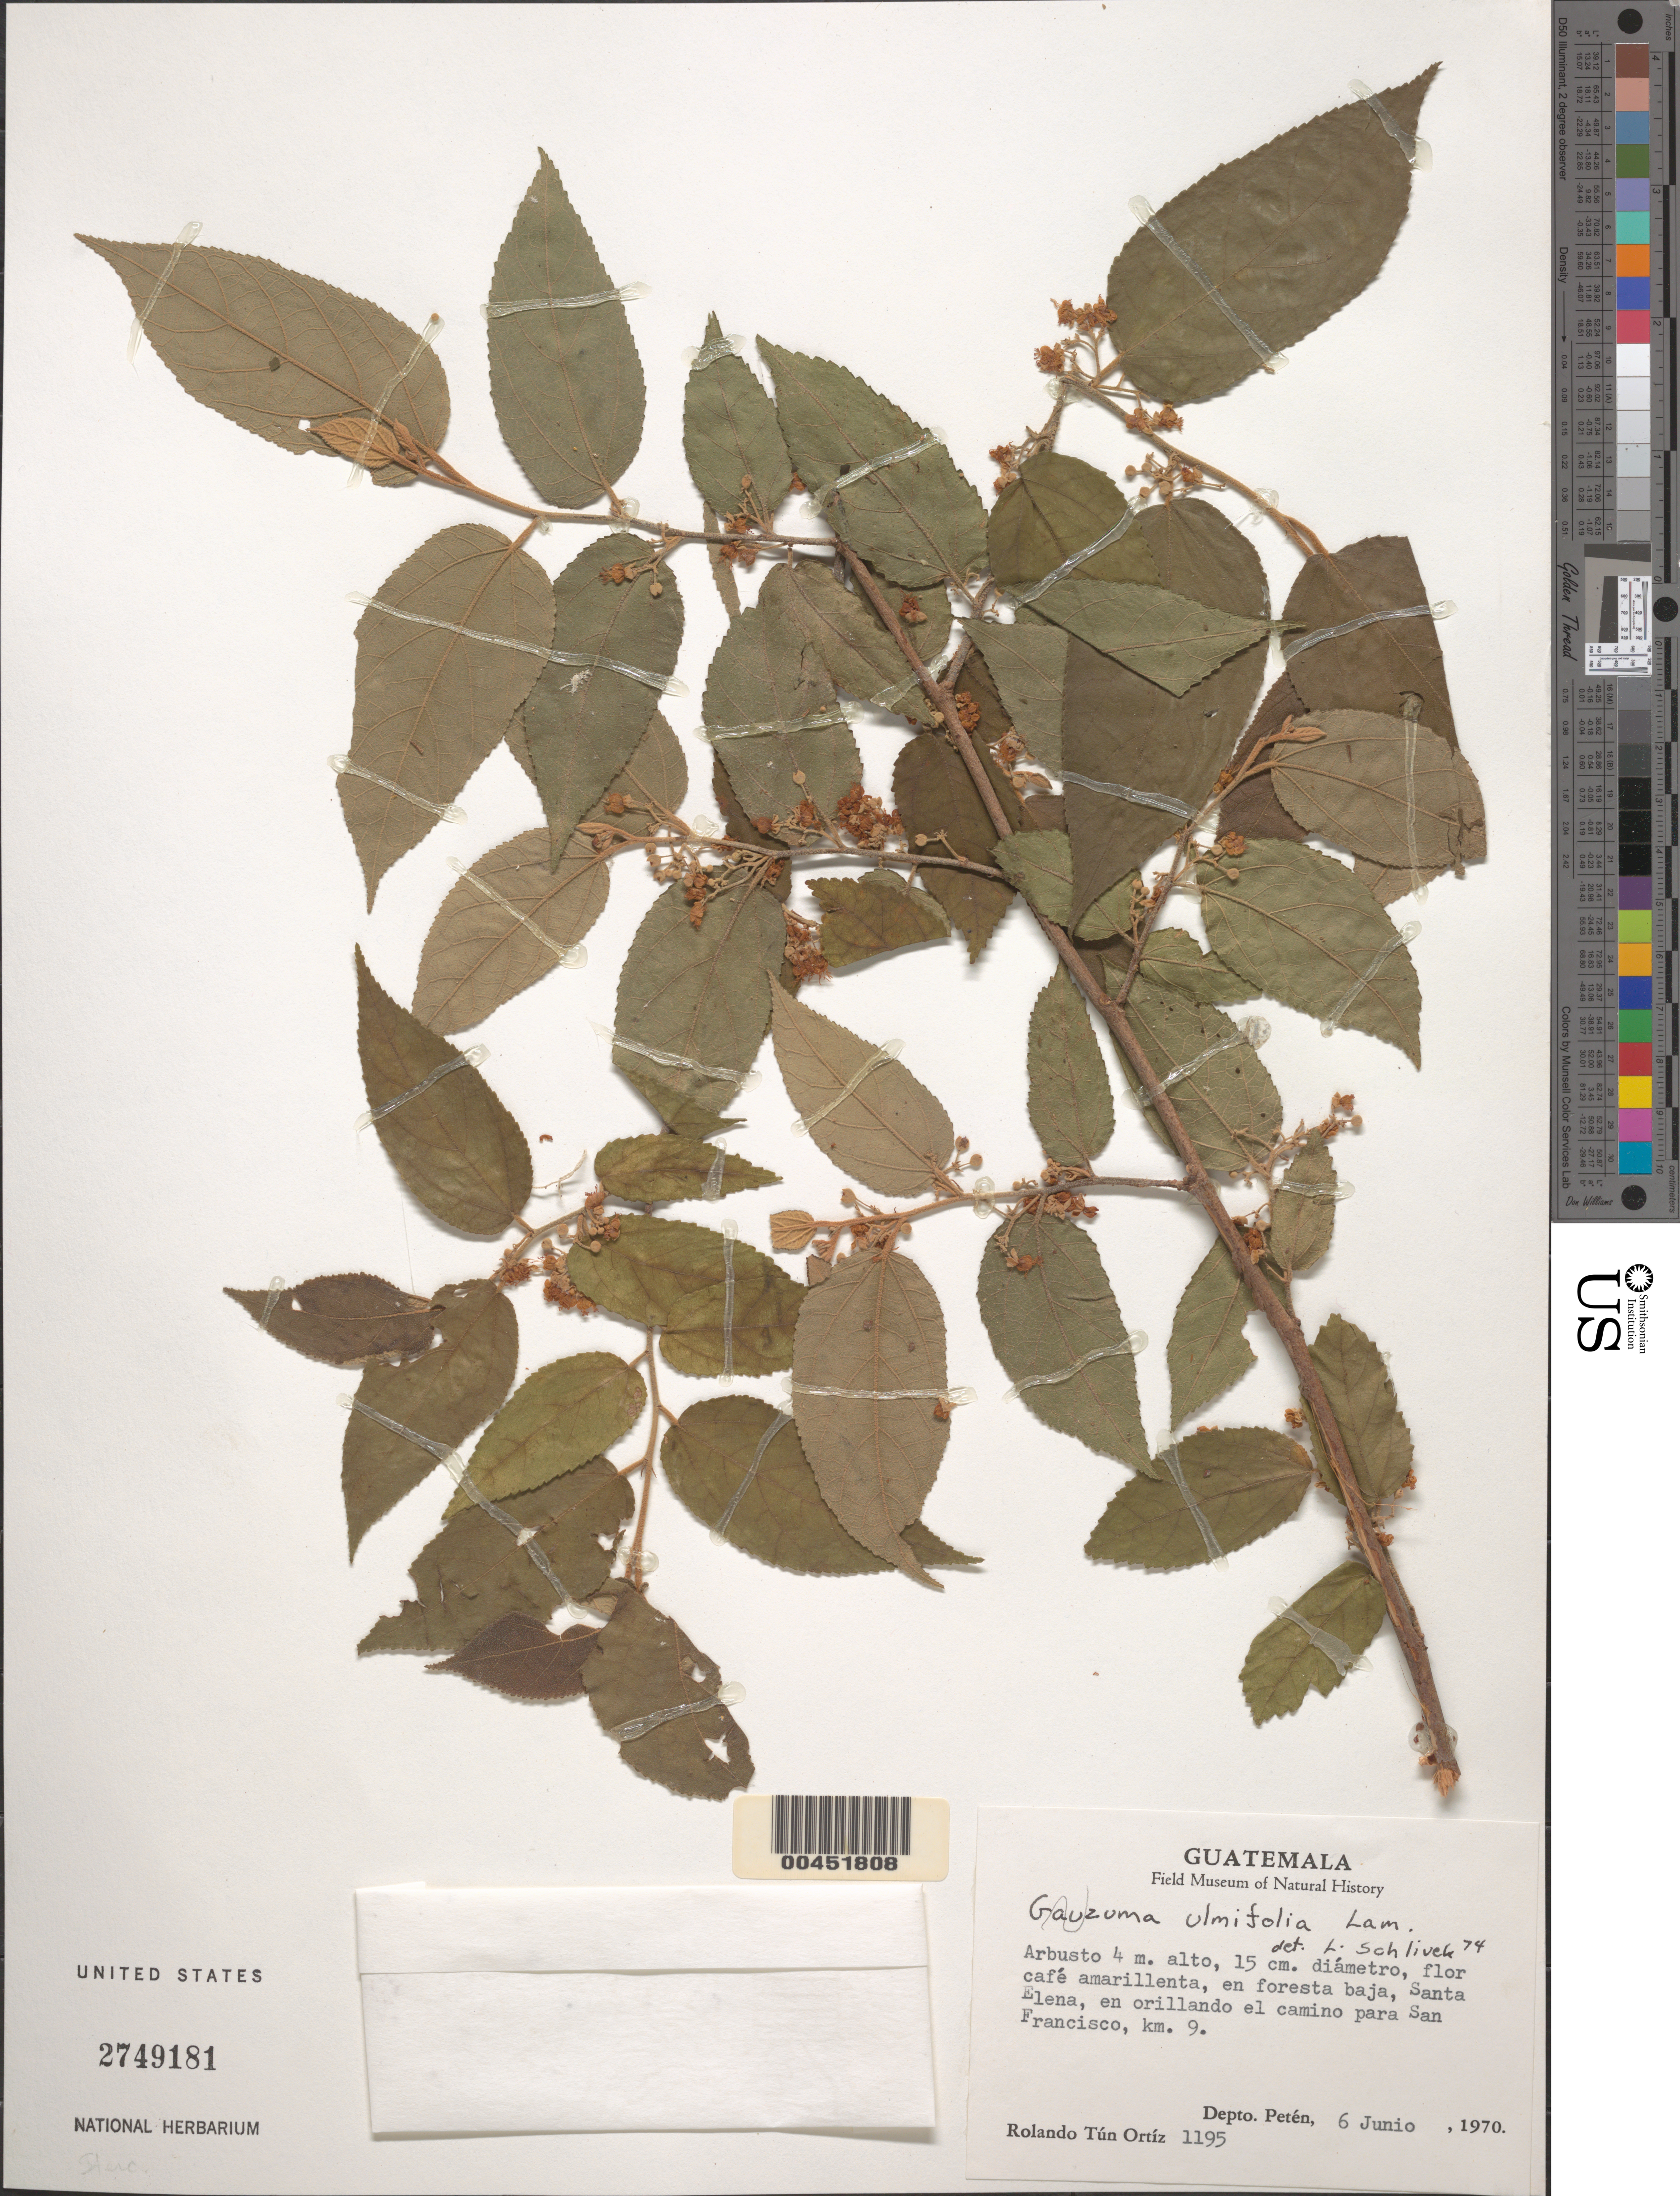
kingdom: Plantae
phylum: Tracheophyta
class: Magnoliopsida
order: Malvales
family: Malvaceae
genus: Guazuma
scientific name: Guazuma ulmifolia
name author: Lam.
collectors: R. Tún Ortiz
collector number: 1195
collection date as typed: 06 Jun 1970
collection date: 1970-06-06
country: Guatemala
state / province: El Petén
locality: Santa Elena, en orillando el camino para San Francisco, km 9.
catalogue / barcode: US 2749181